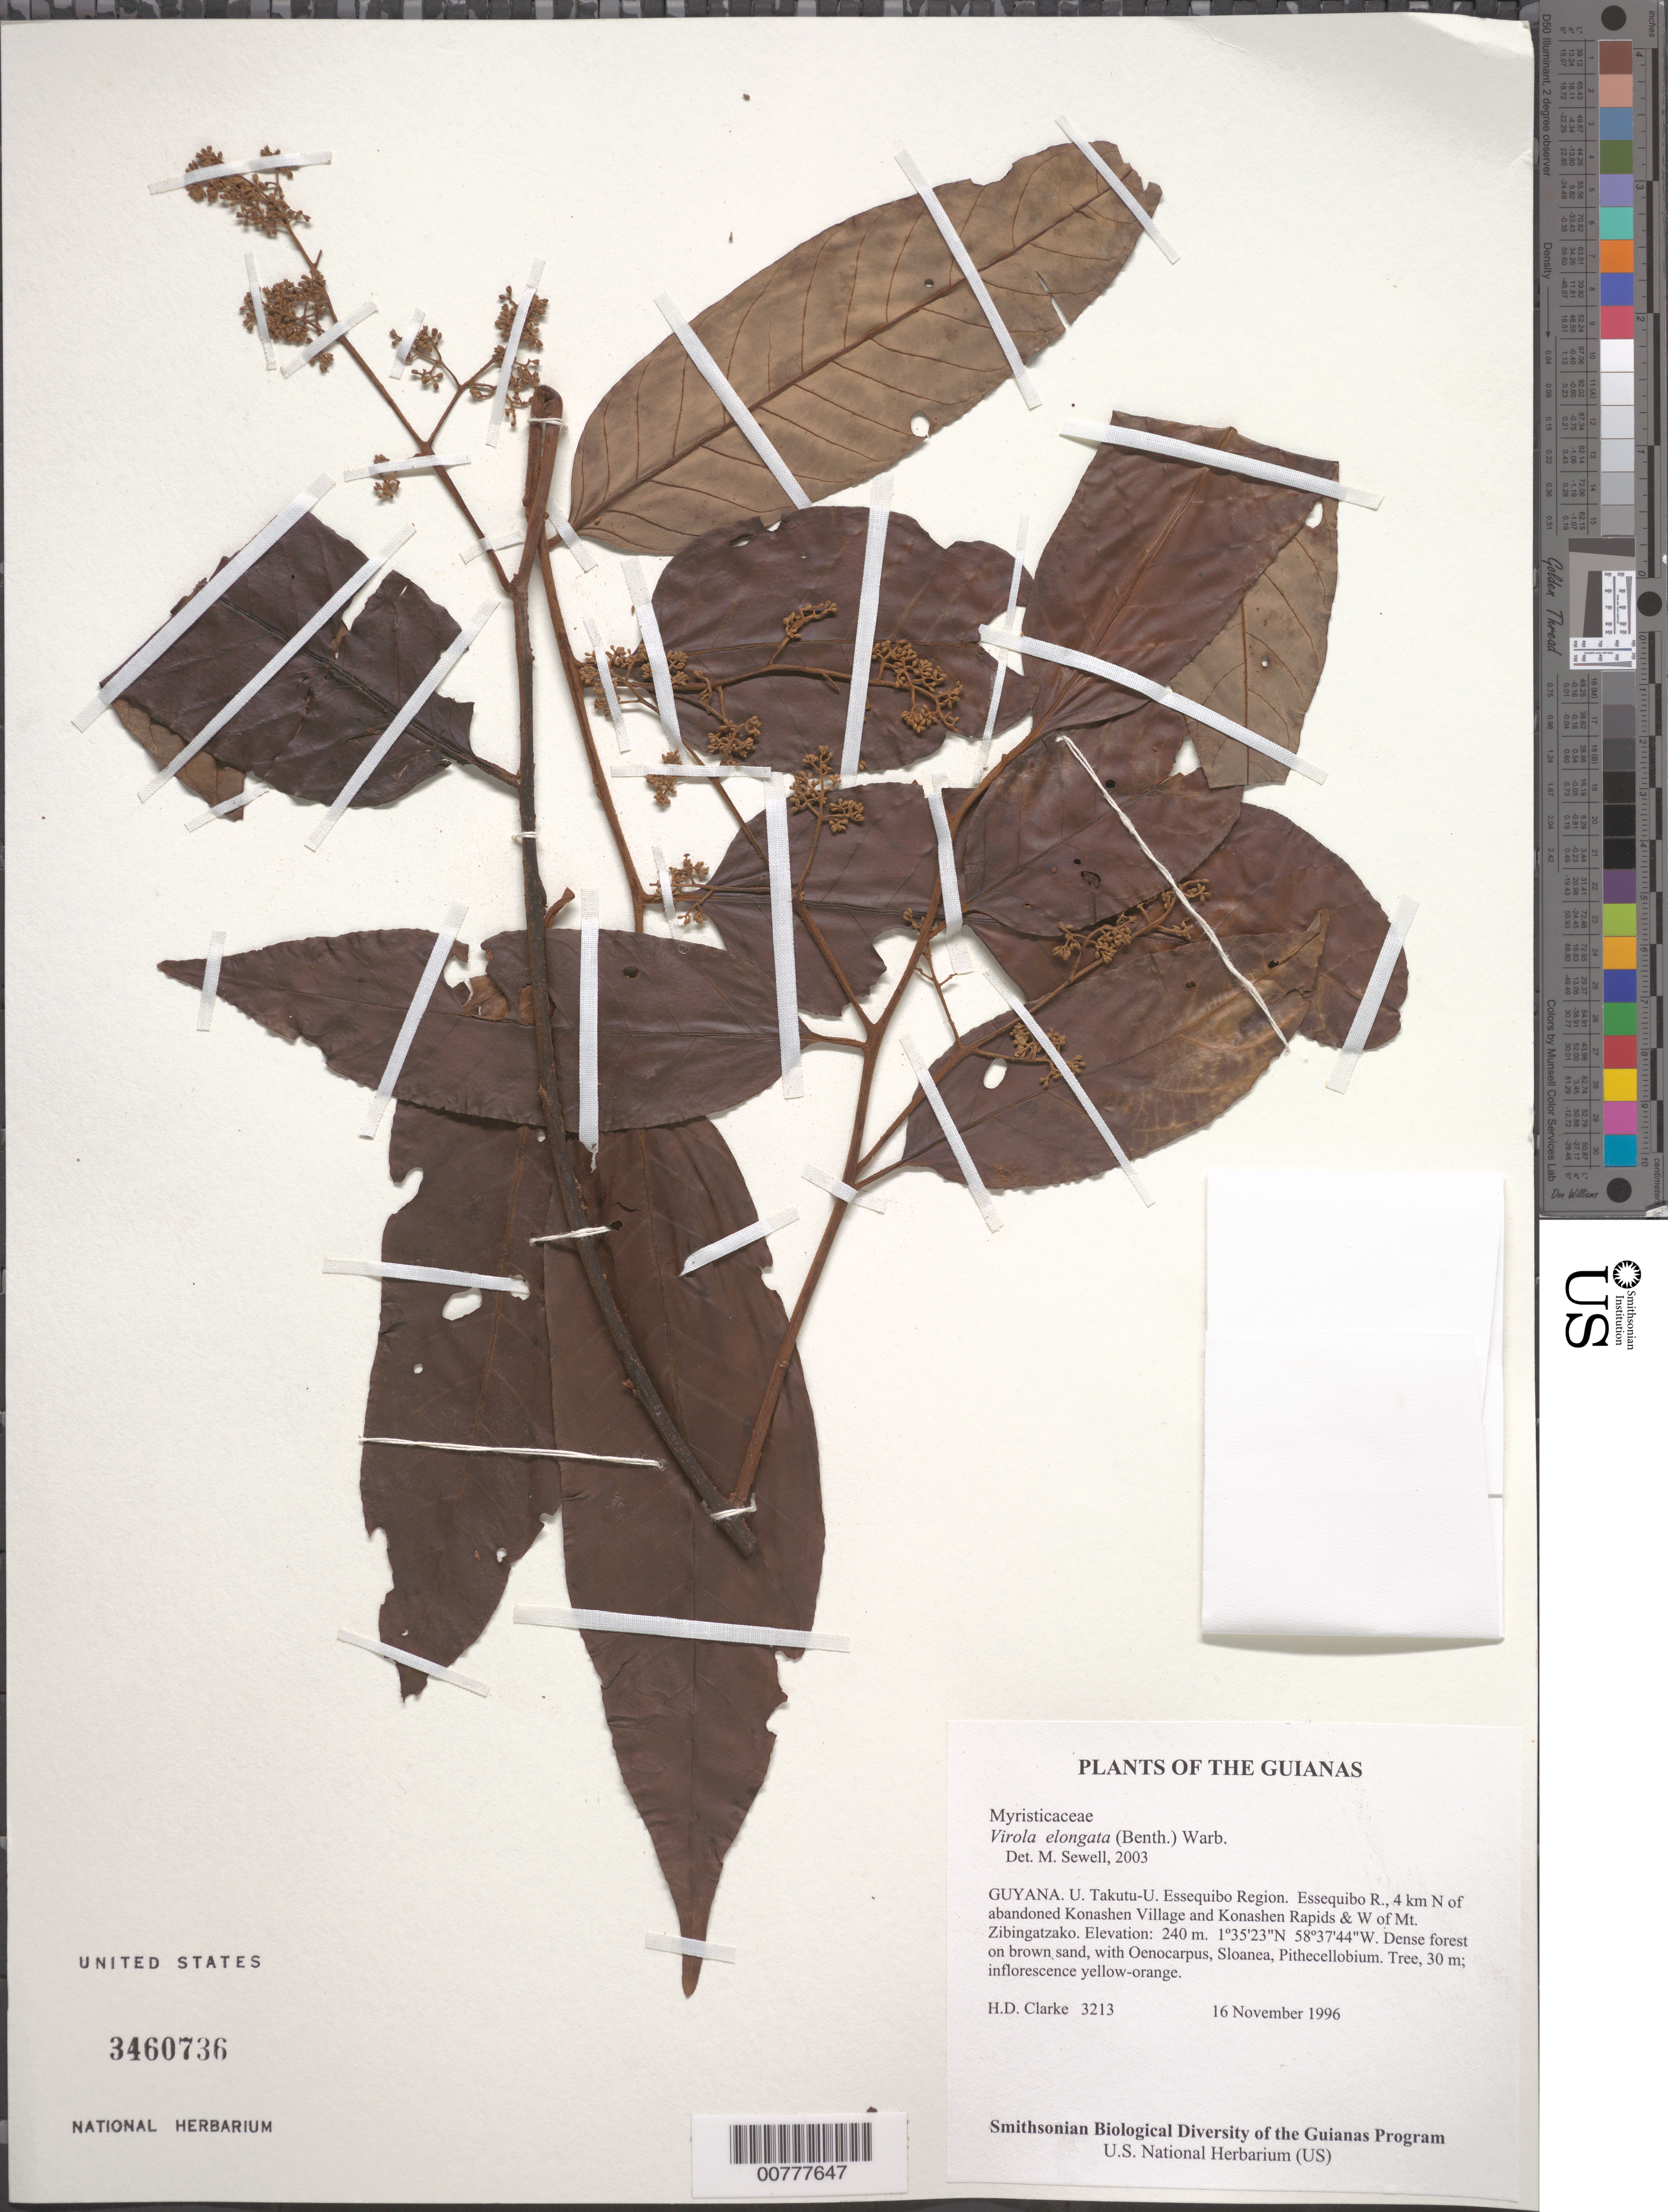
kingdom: Plantae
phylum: Tracheophyta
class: Magnoliopsida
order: Magnoliales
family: Myristicaceae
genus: Virola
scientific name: Virola elongata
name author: (Benth.) Warb.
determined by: Sewell, M.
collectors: H. D. Clarke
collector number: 3213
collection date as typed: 16 November 1996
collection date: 1996-11-16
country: Guyana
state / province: U. Takutu-U. Essequibo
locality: Essequibo R., 4 km N of abandoned Konashen Village and Konashen Rapids & W of Mt. Zibingatzako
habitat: Dense forest on brown sand, with Oenocarpus, Sloanea, Pithecellobium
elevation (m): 240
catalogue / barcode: US 3460736